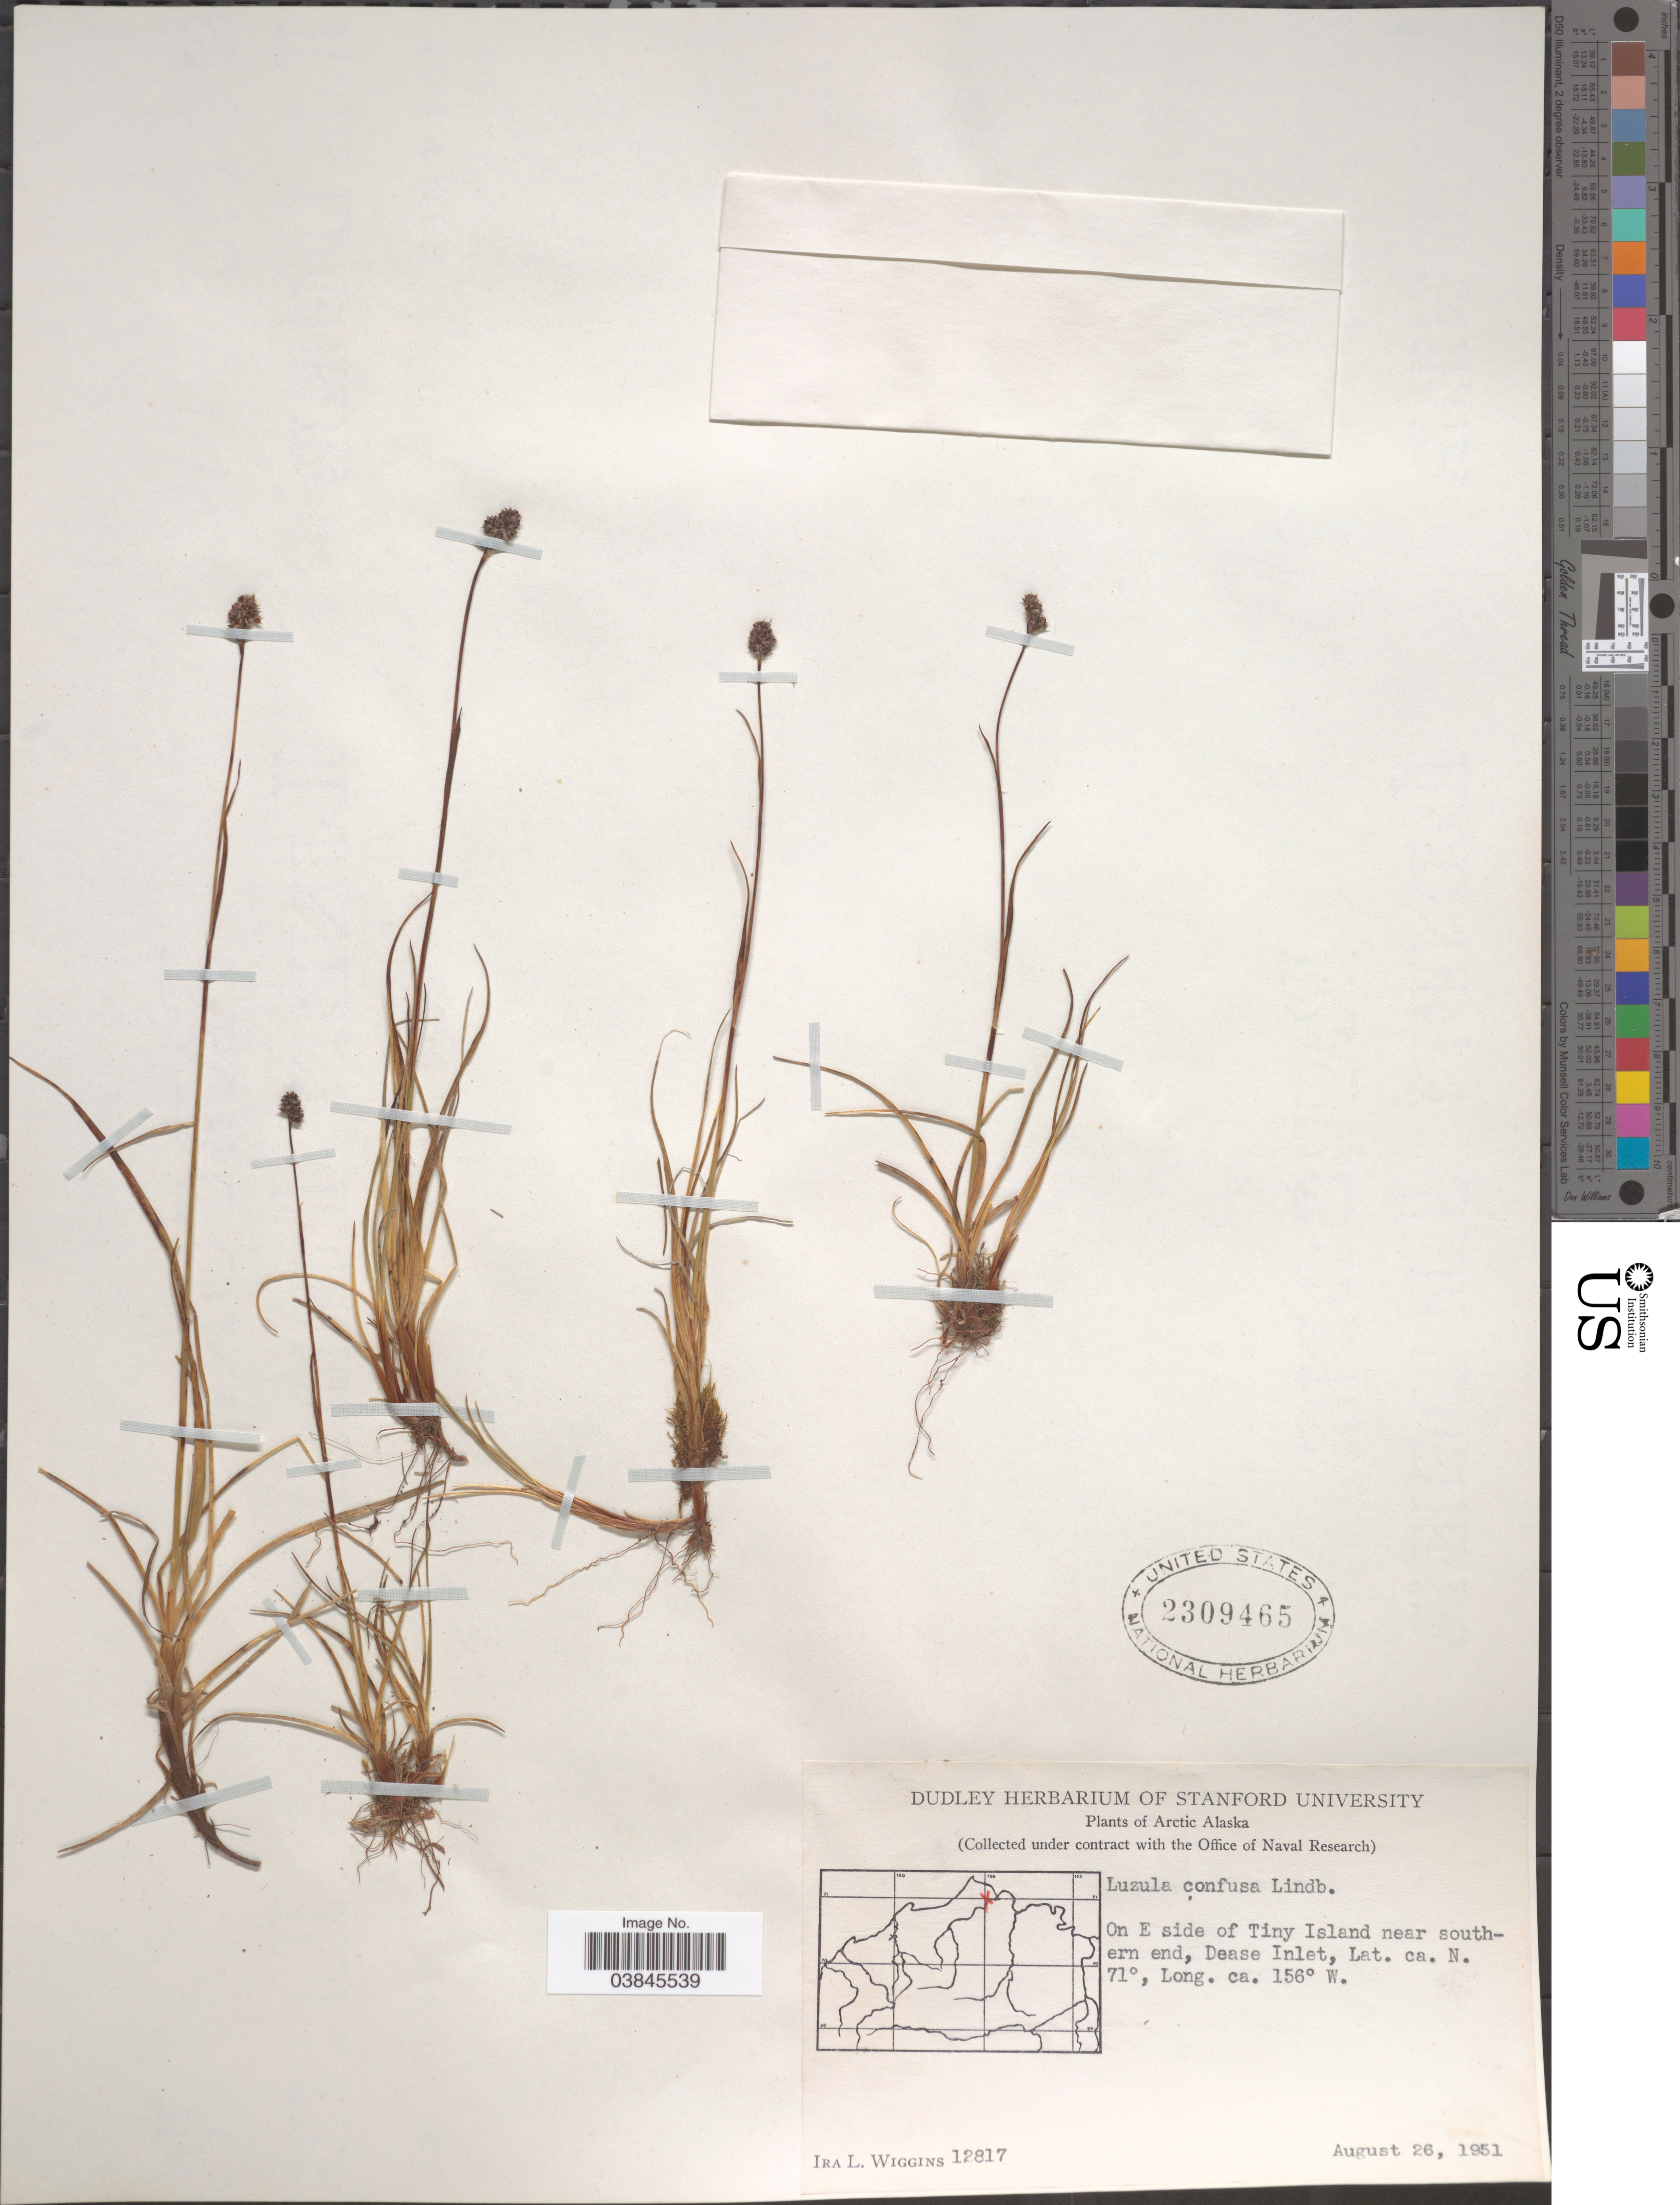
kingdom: Plantae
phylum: Tracheophyta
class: Liliopsida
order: Poales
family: Juncaceae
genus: Luzula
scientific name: Luzula confusa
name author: Lindeb.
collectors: I. L. Wiggins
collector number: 12817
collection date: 1951-08-26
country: United States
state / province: Alaska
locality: Arctic Alaska. On E side of Tiny Island near southern end, Dease Inlet.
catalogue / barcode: US 2309465